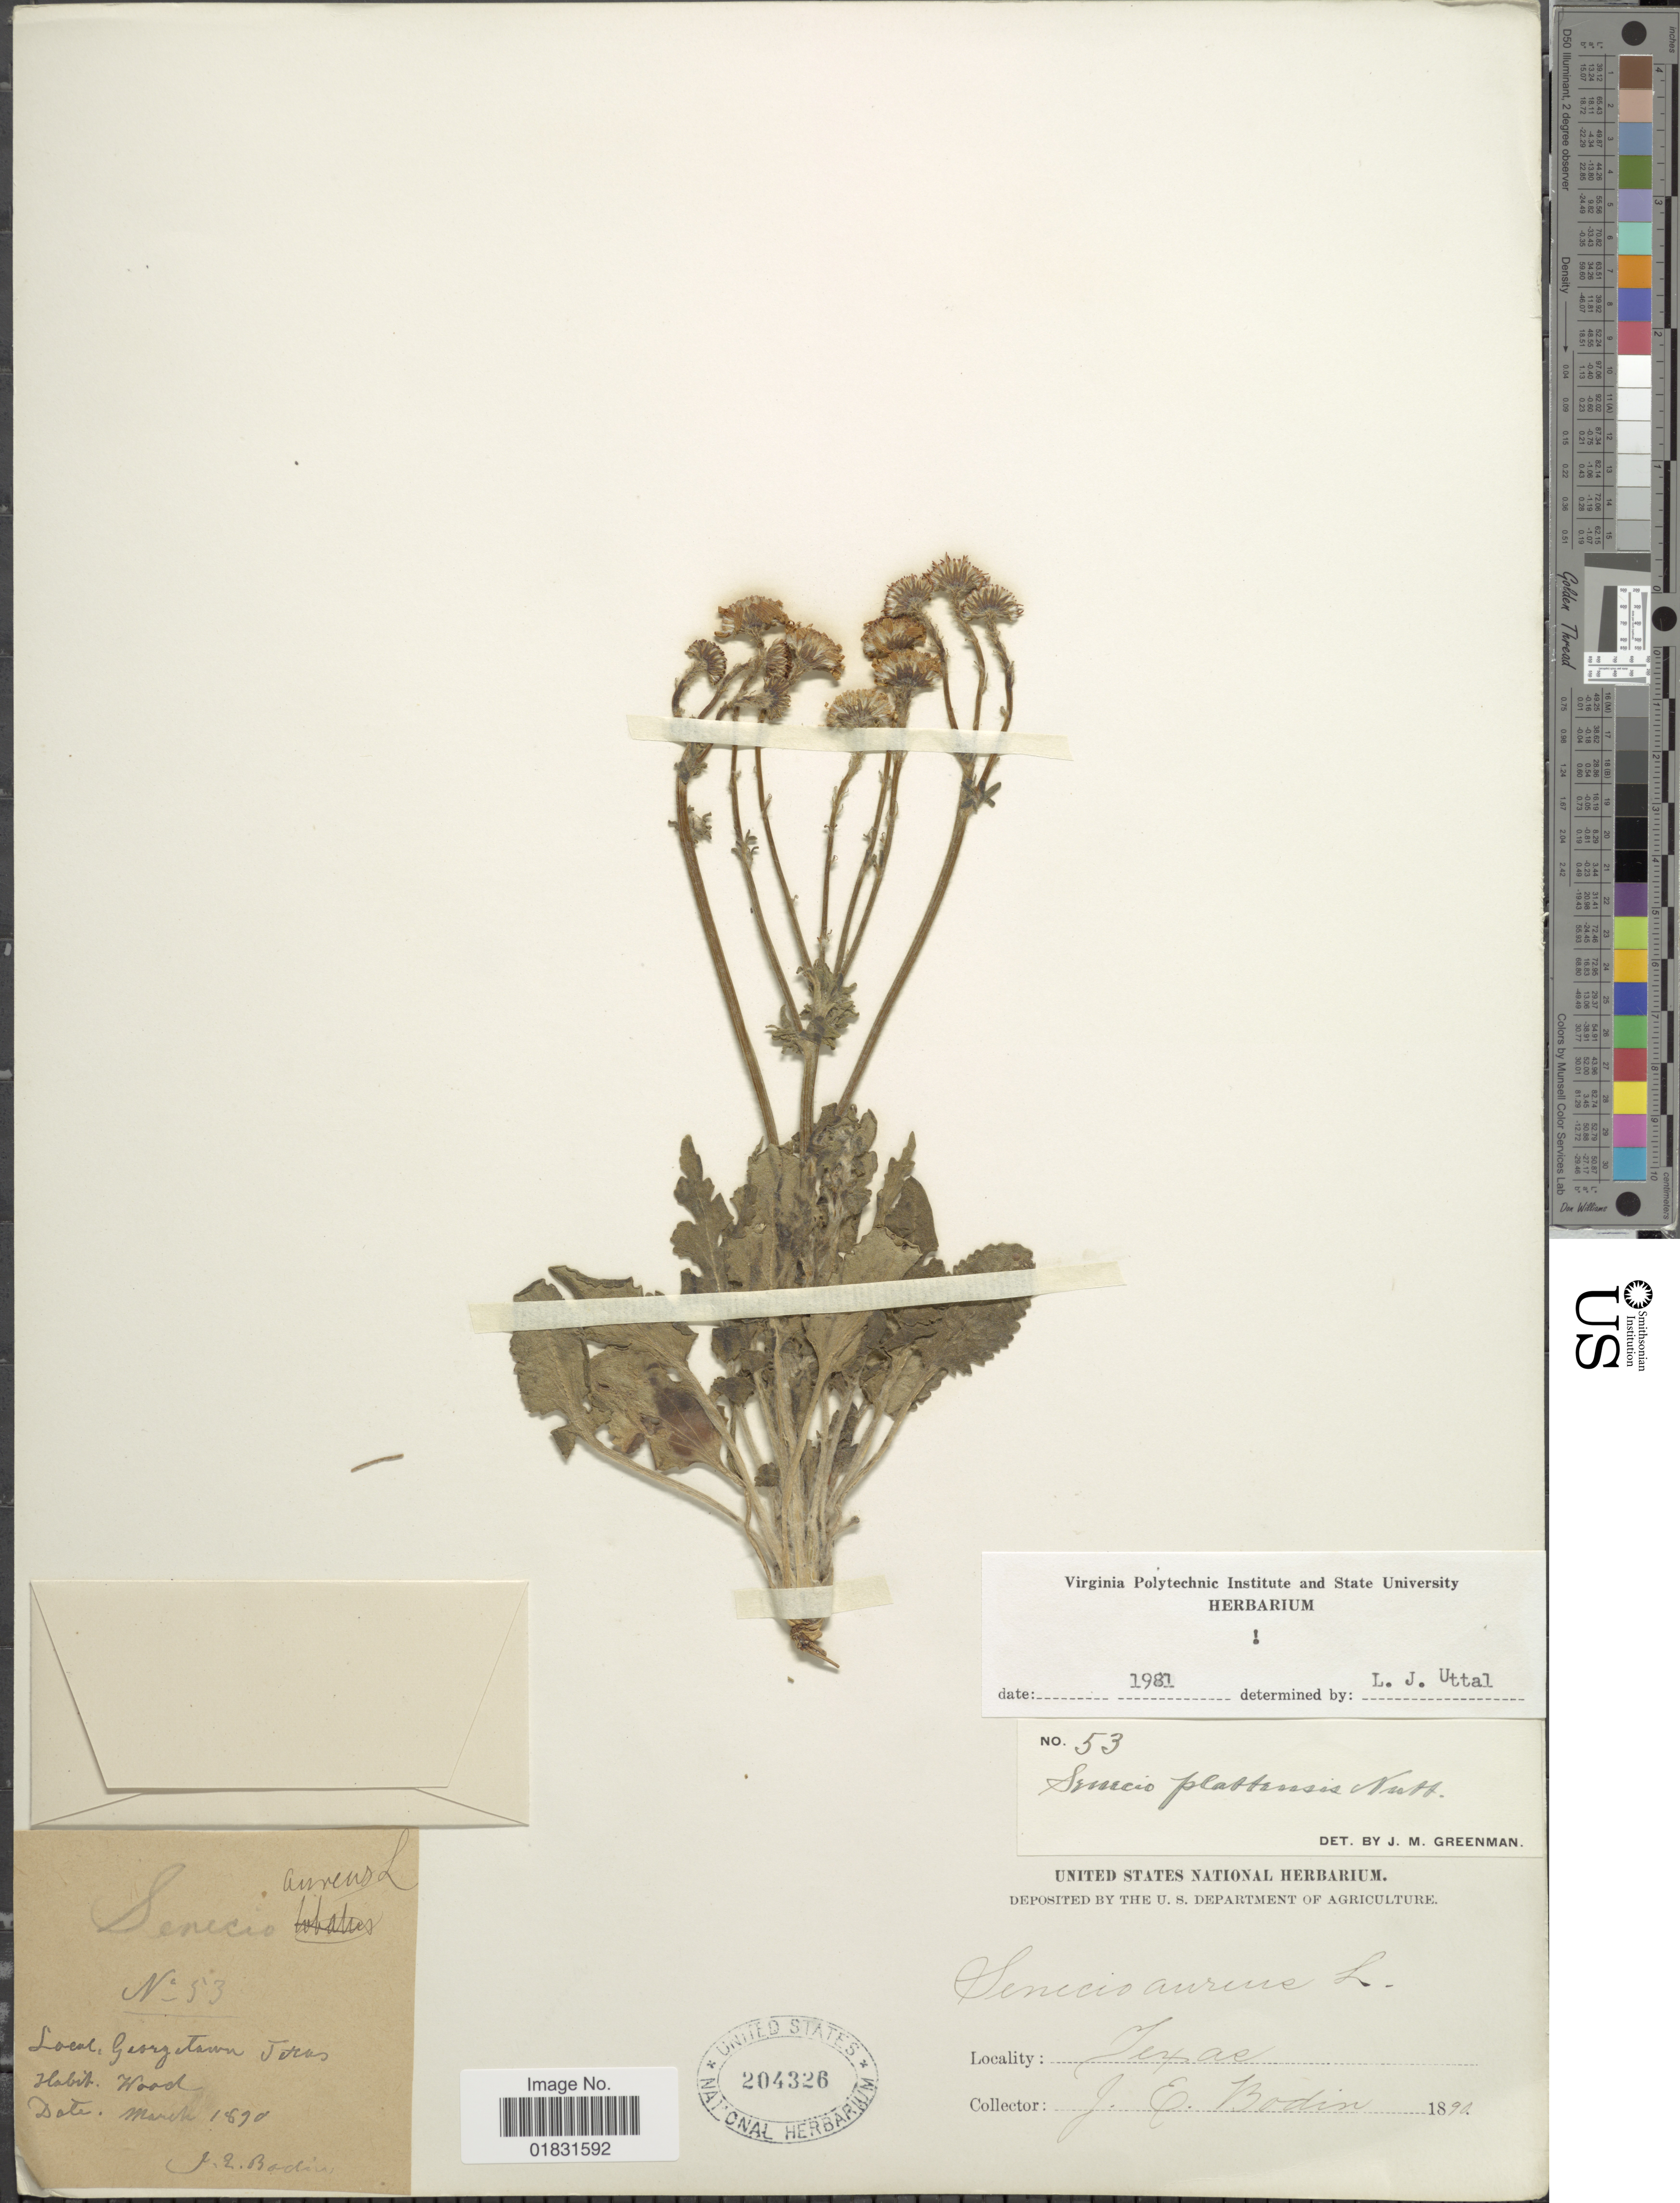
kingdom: Plantae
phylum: Tracheophyta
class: Magnoliopsida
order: Asterales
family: Asteraceae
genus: Packera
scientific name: Packera plattensis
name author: W.A. Weber & Á. Löve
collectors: J. E. Bodin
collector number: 53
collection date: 1890-03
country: United States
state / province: Texas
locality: Georgetown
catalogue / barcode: US 204326